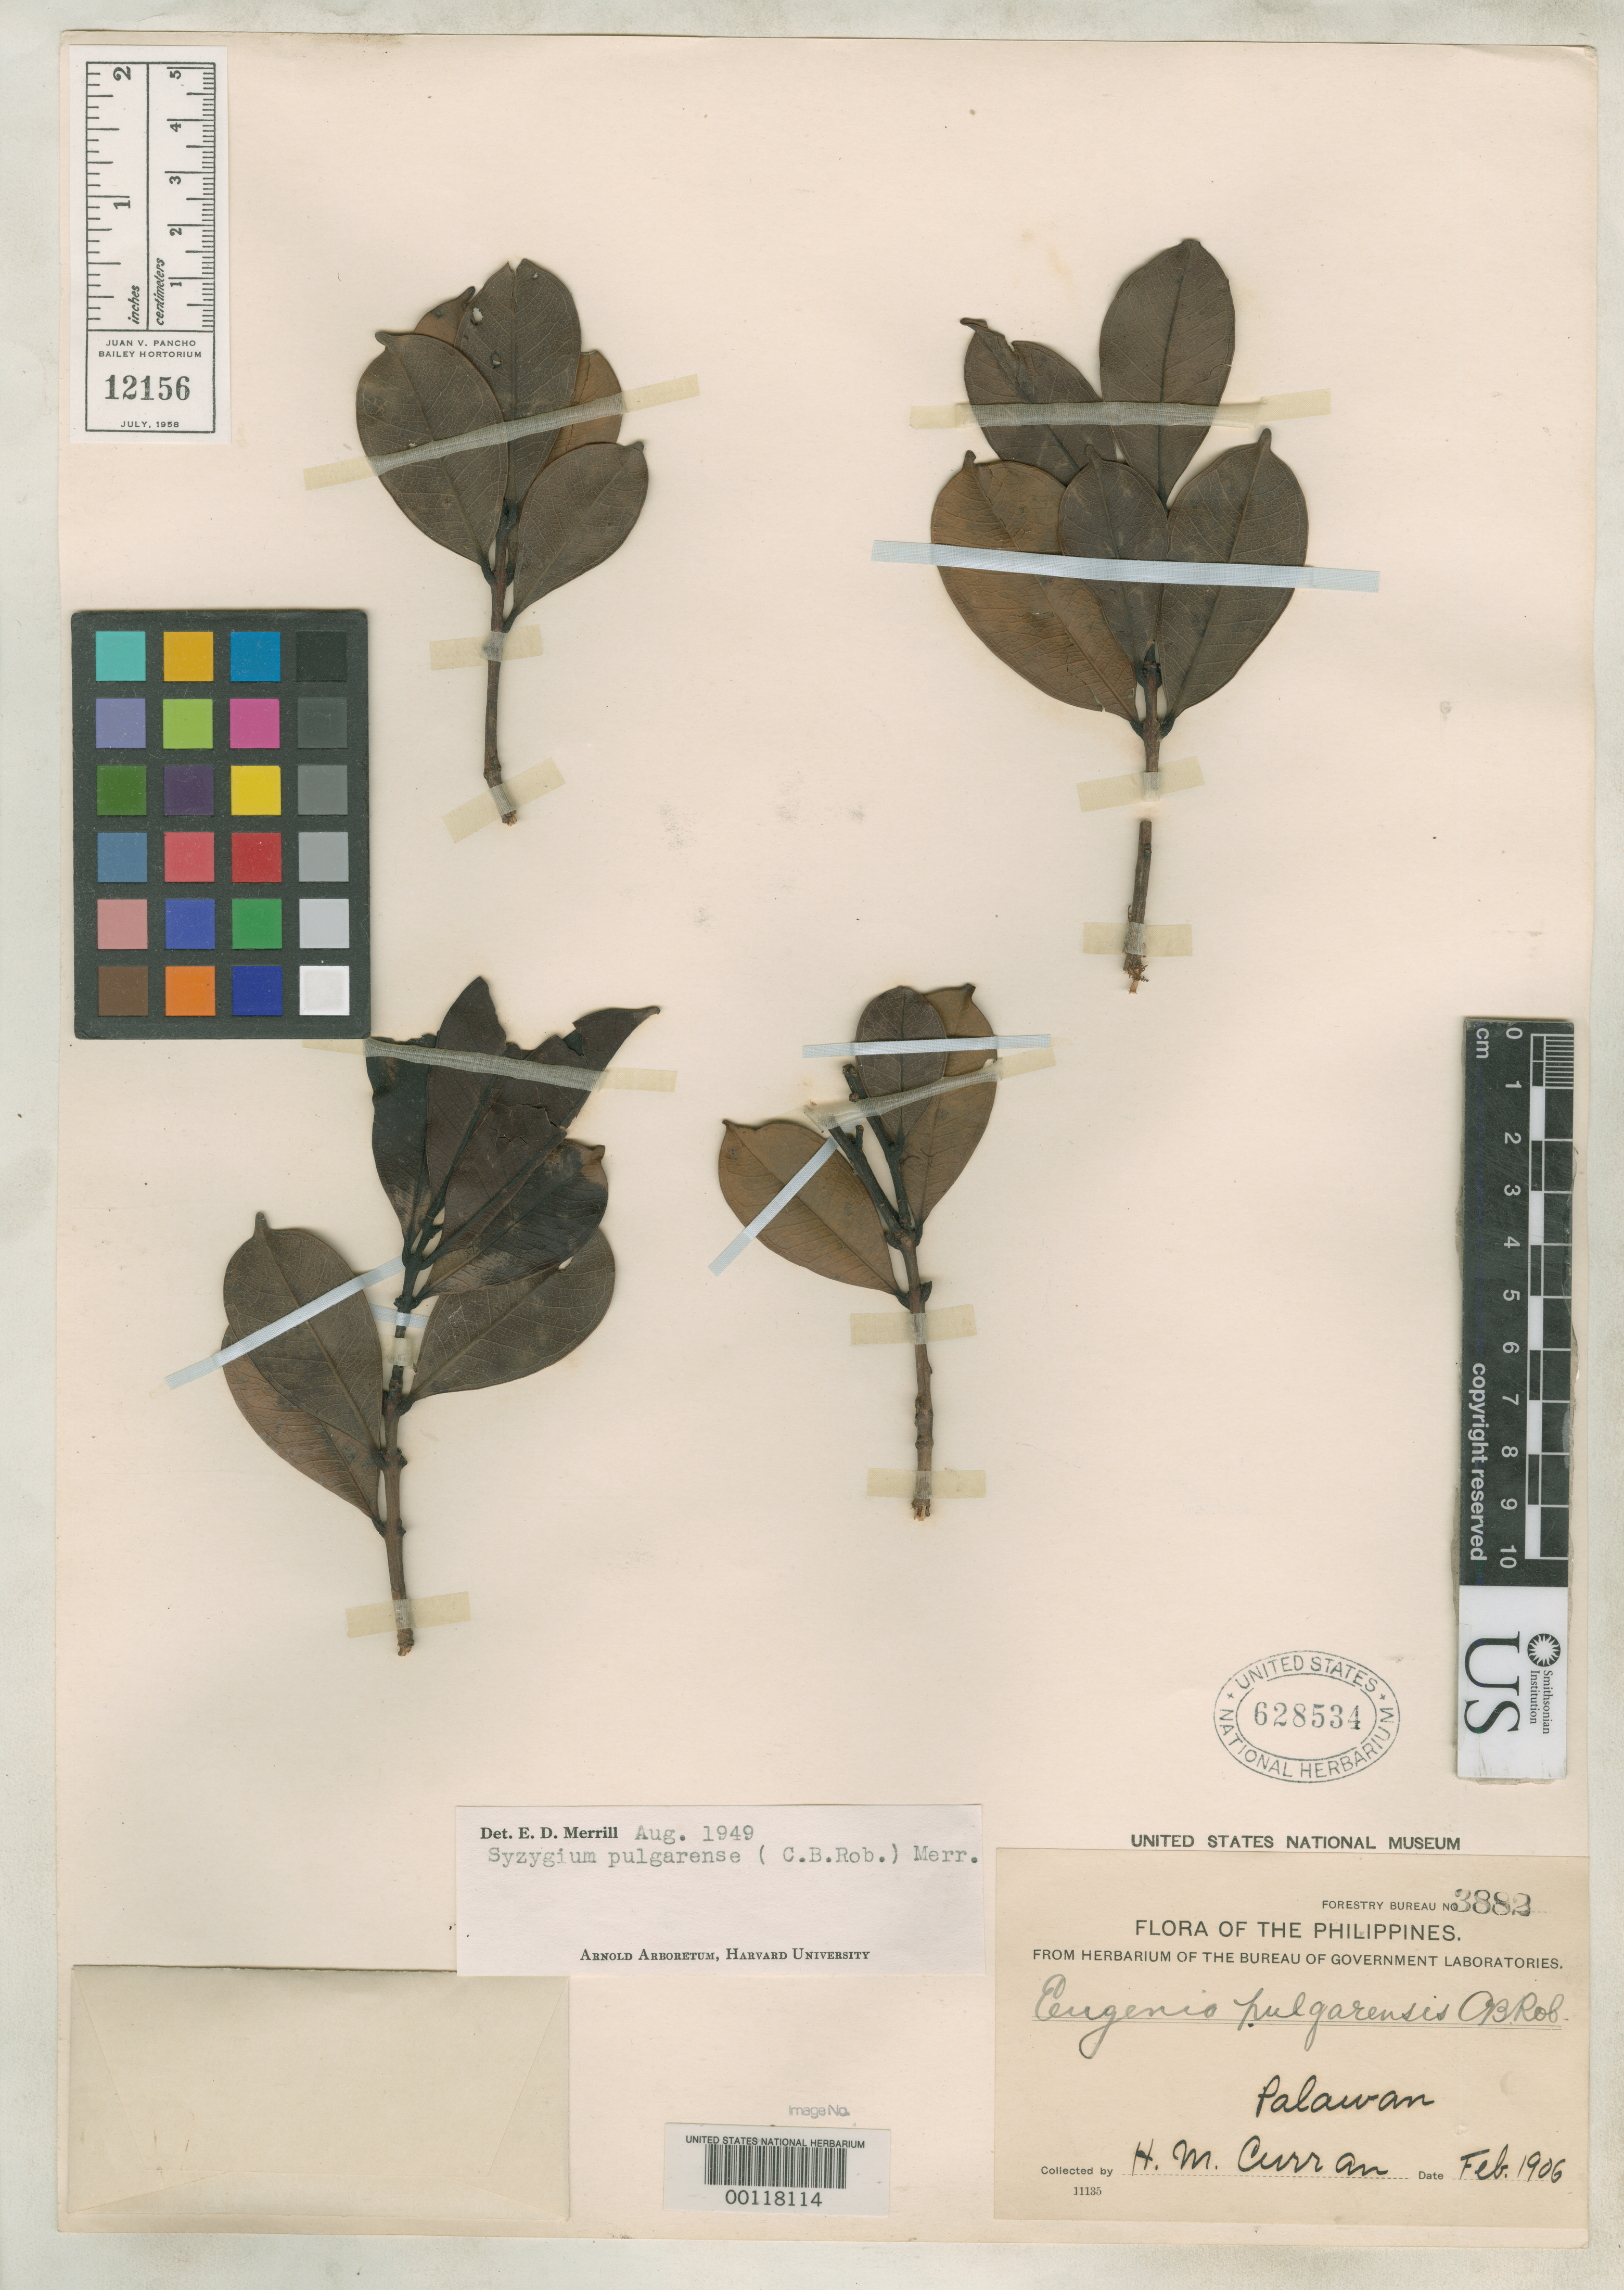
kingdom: Plantae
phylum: Tracheophyta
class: Magnoliopsida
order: Myrtales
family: Myrtaceae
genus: Eugenia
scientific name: Eugenia pulgarensis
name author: C.B. Rob.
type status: Isotype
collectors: H. M. Curran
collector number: Bur. Sci. 3882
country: Philippines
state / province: Mimaropa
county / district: Palawan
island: Palawan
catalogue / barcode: US 628534